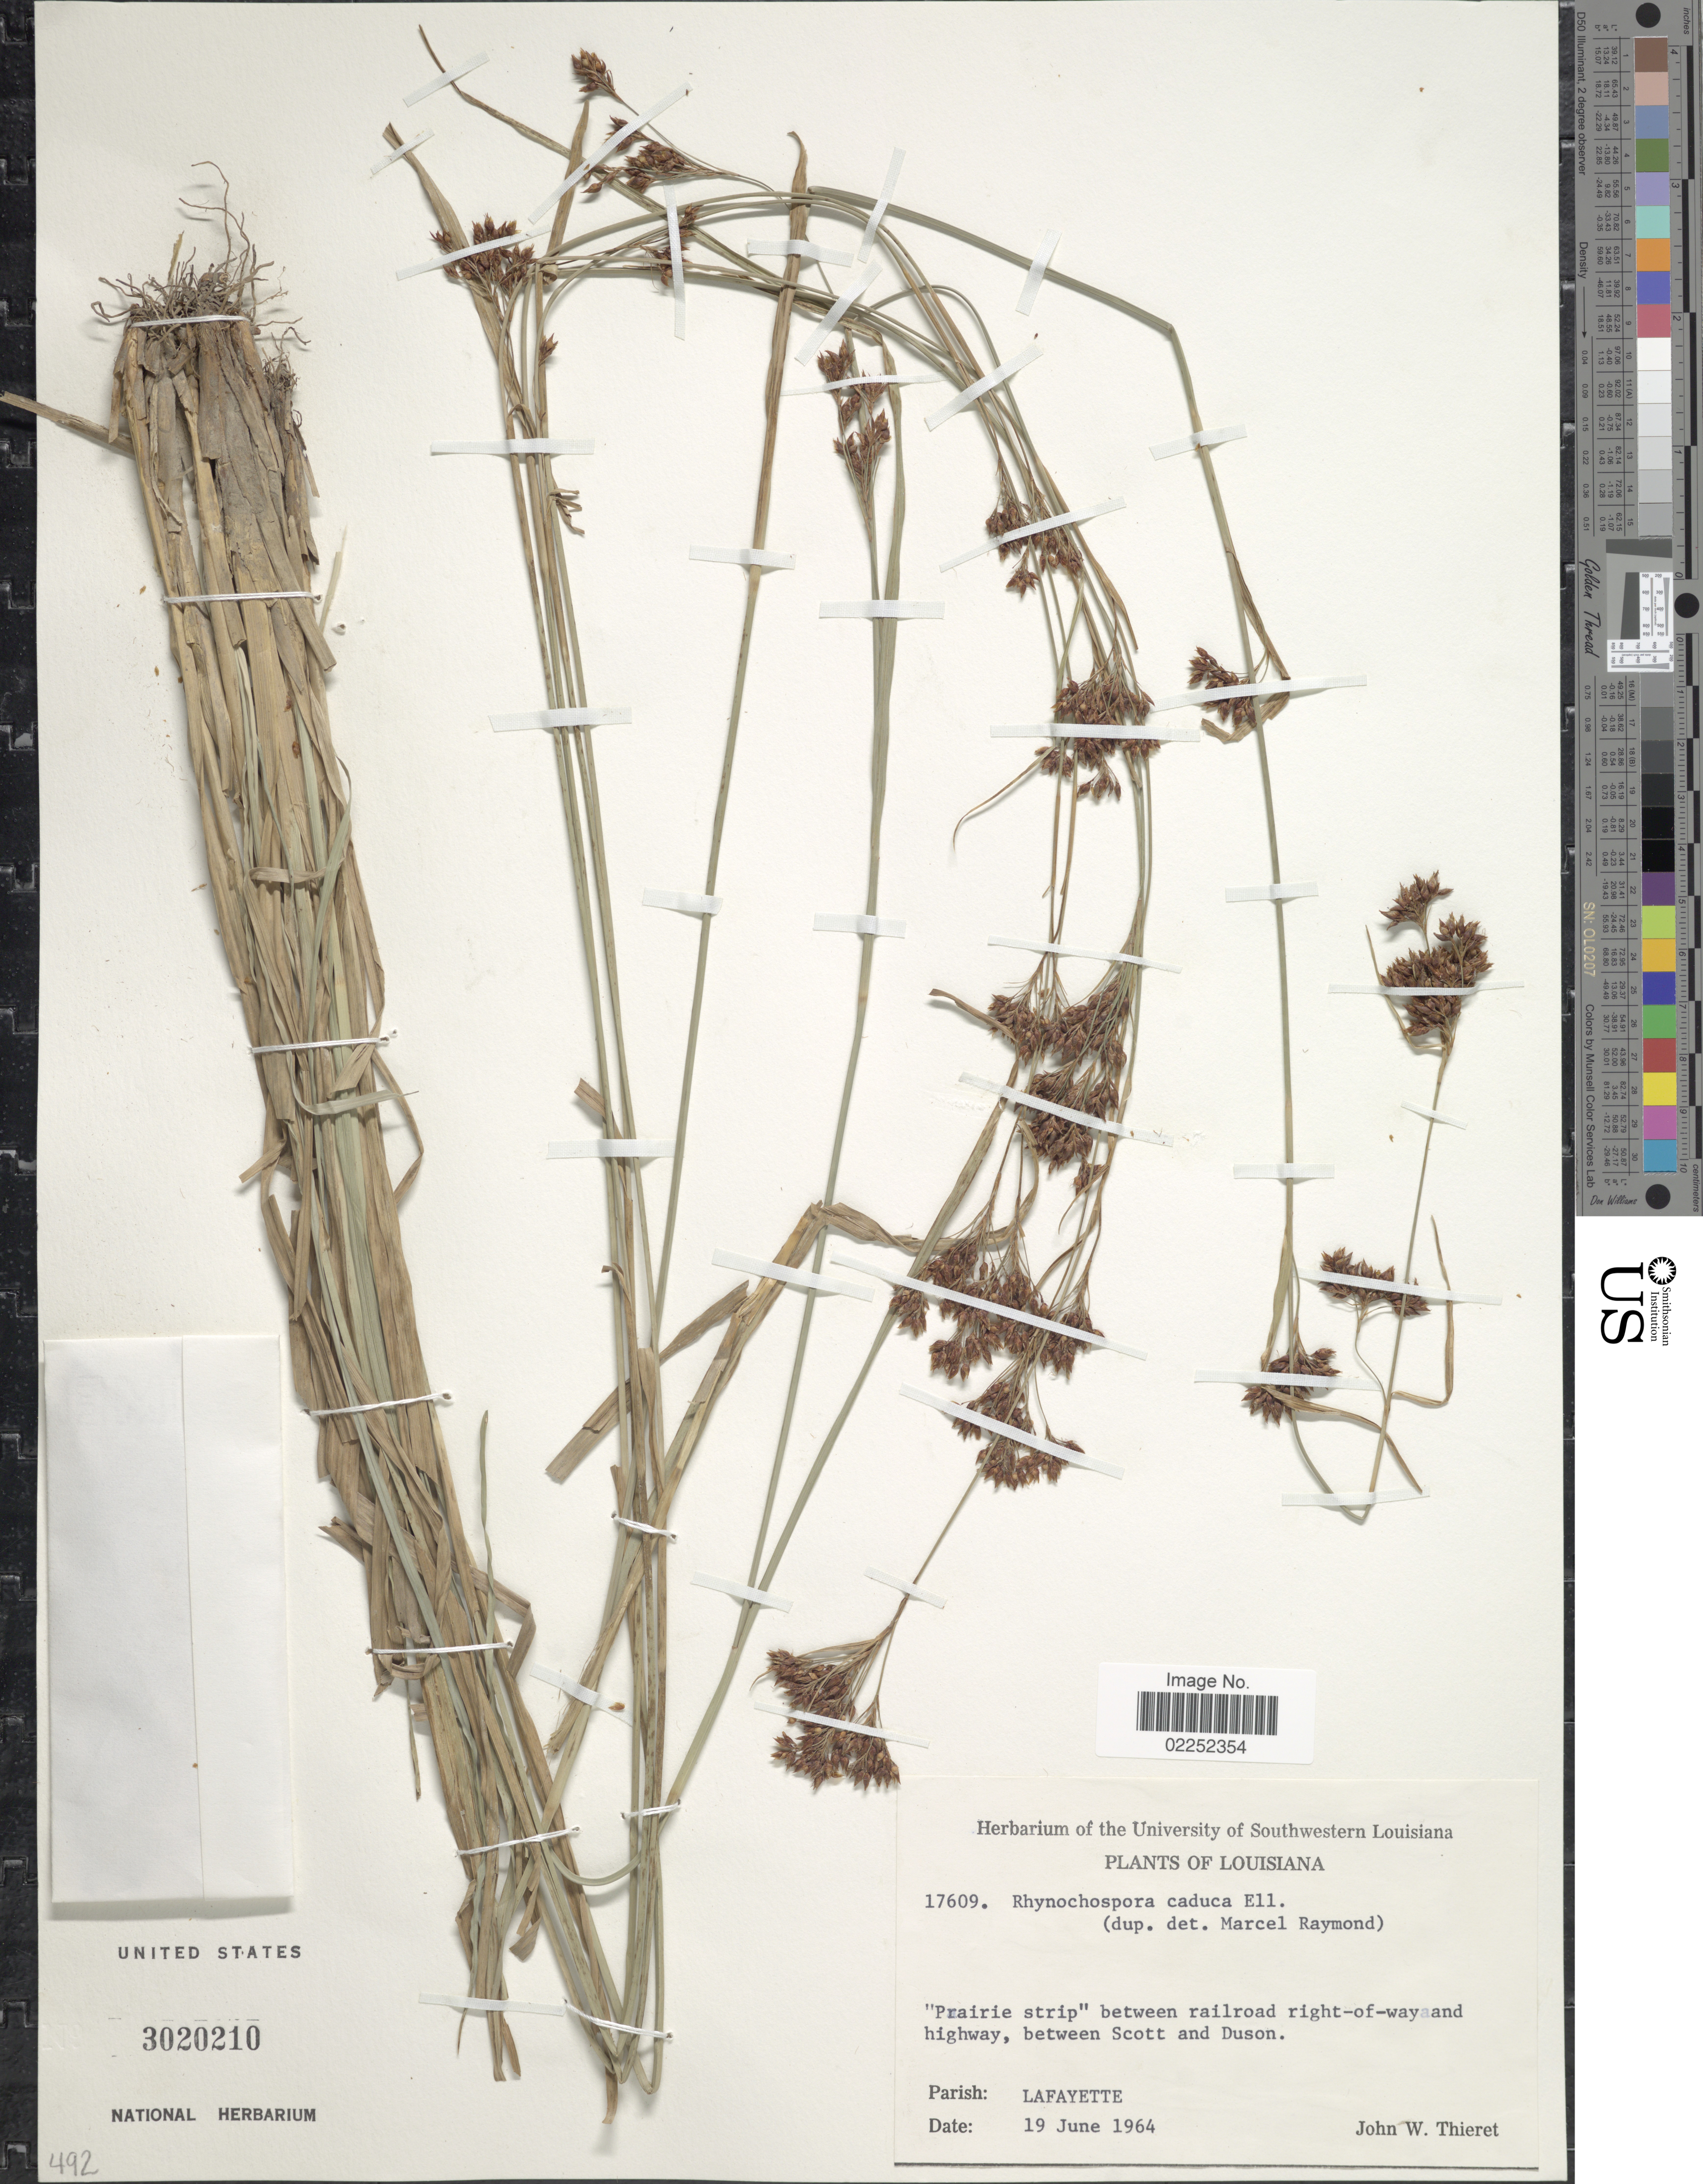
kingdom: Plantae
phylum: Tracheophyta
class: Liliopsida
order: Poales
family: Cyperaceae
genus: Rhynchospora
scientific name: Rhynchospora caduca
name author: Elliott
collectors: J. W. Thieret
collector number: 17609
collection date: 1964-06-19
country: United States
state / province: Louisiana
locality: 'Prairie strip' between railroad right-of-way and highway, between Scott and Duson, Parish: Lafayette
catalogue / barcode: US 3020210